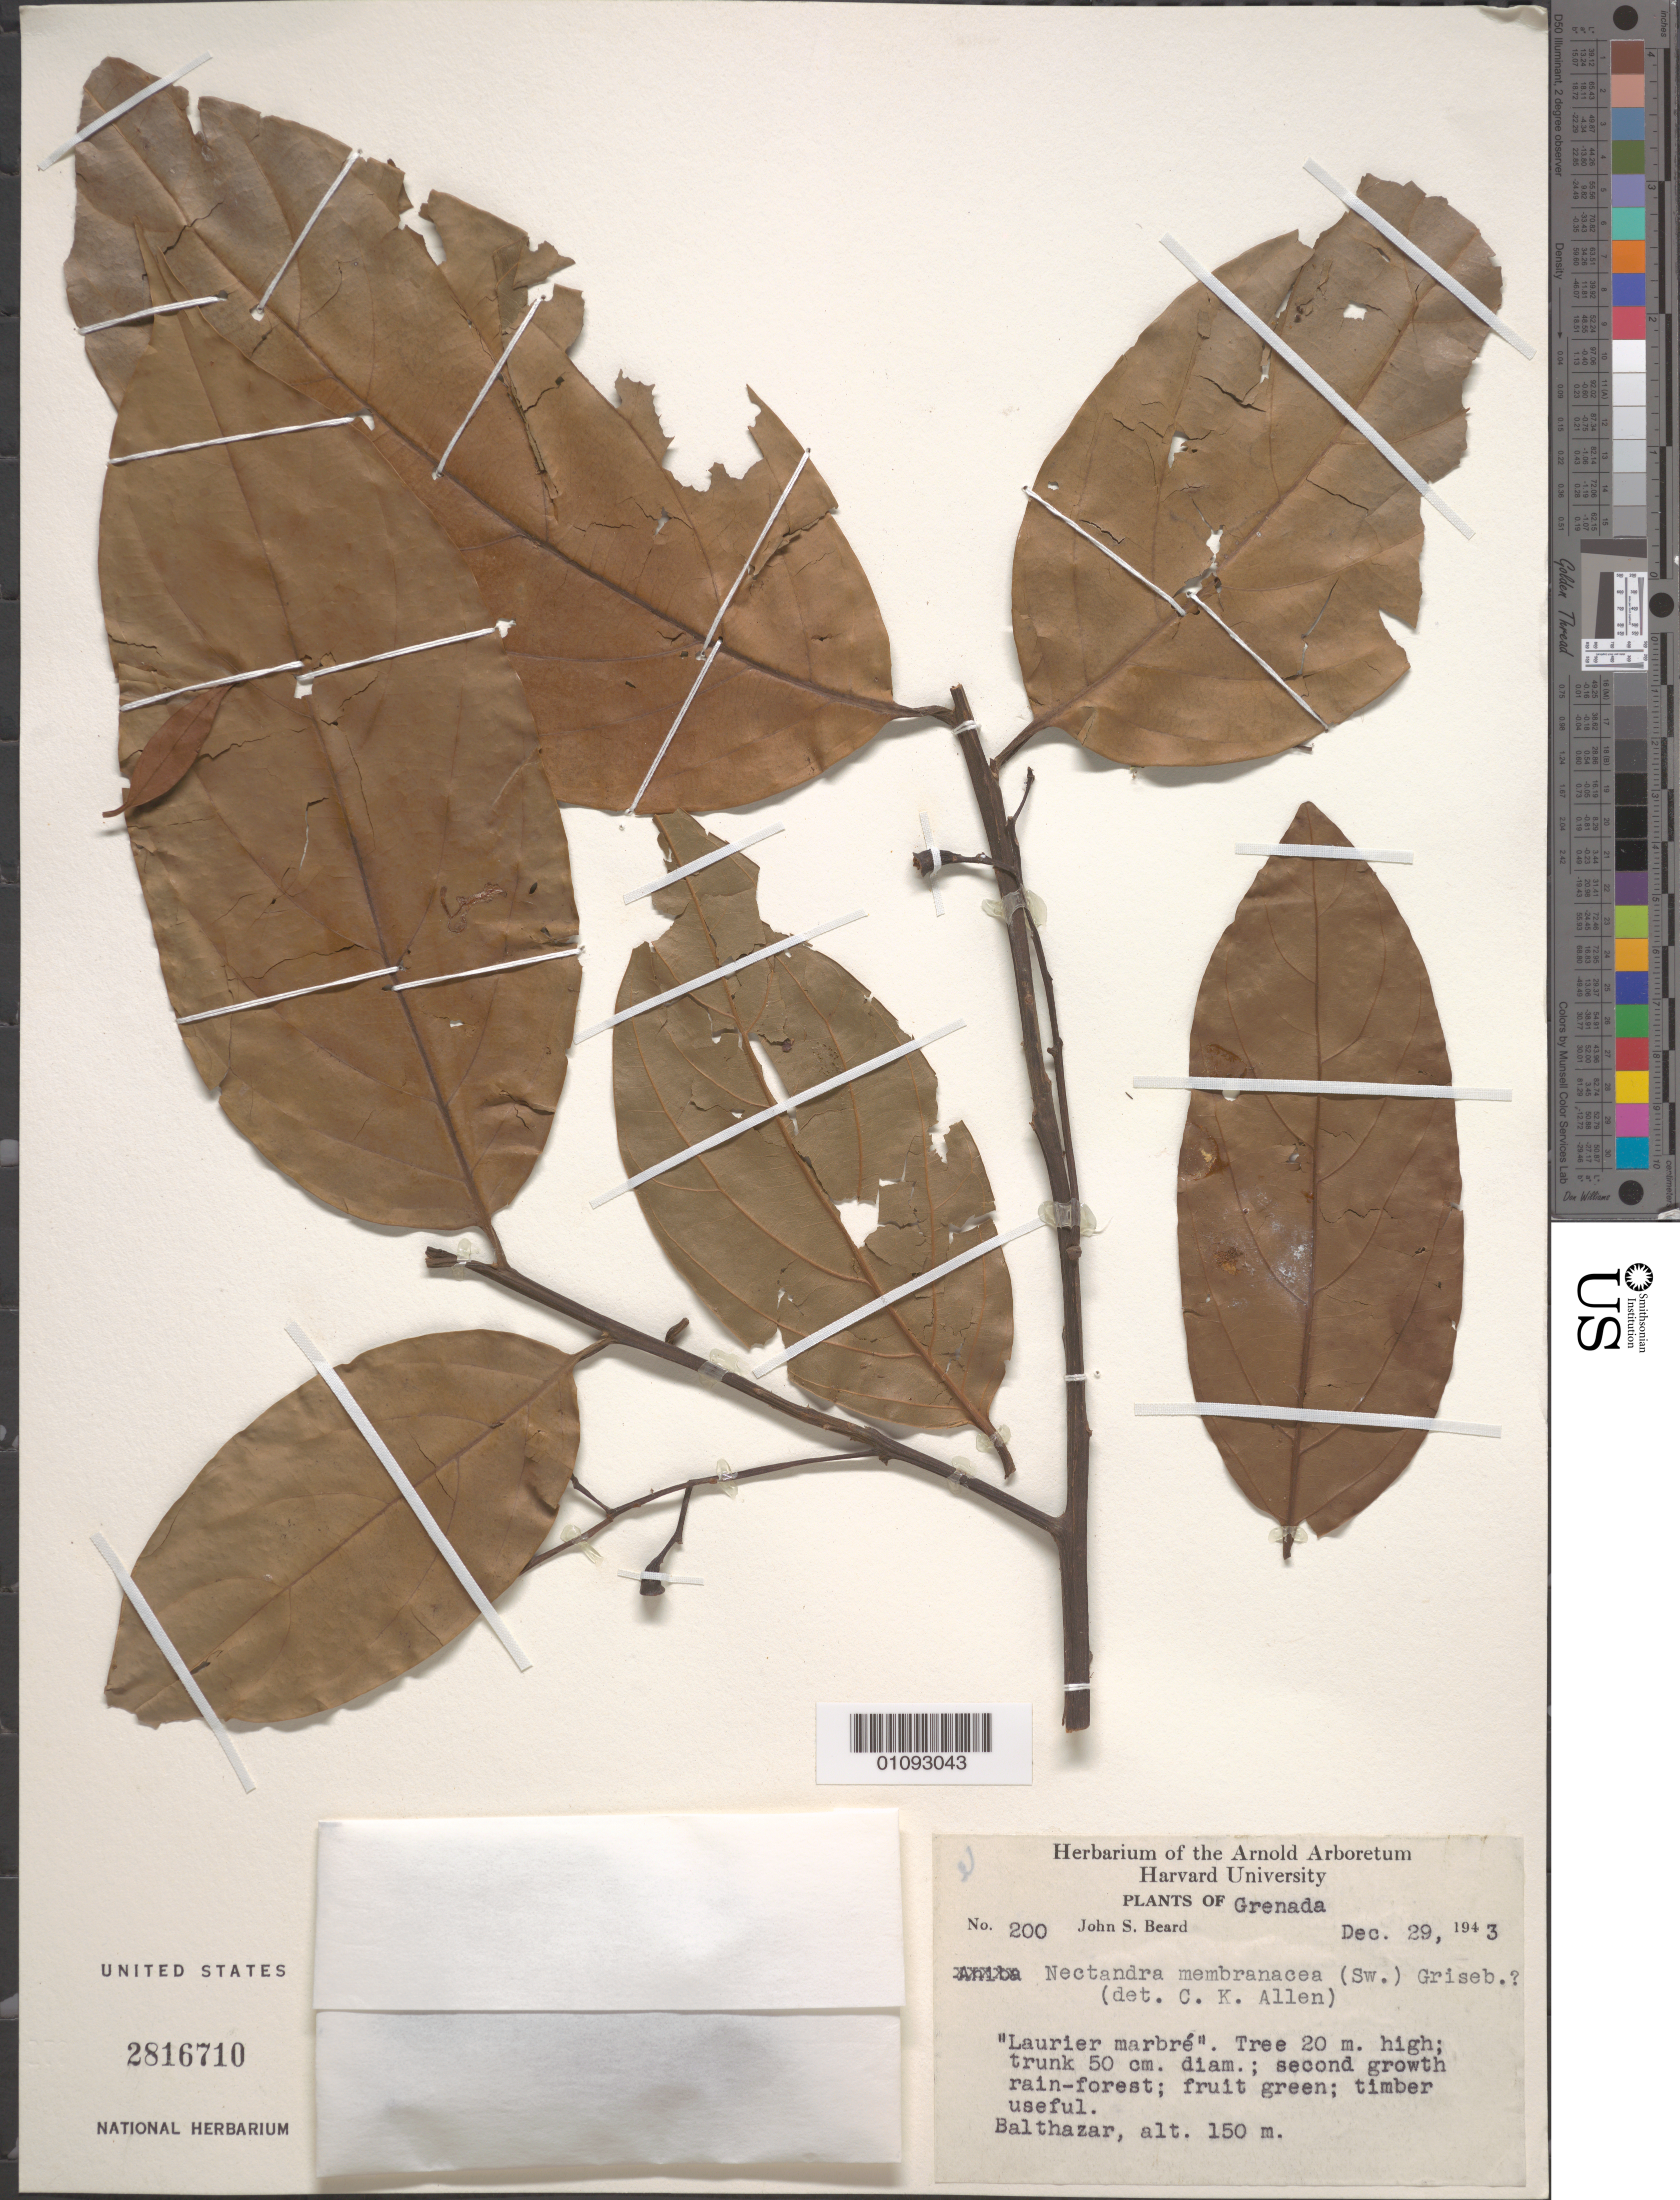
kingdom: Plantae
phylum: Tracheophyta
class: Magnoliopsida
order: Laurales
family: Lauraceae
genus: Nectandra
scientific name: Nectandra membranacea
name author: (Sw.) Griseb.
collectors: J. Beard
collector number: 200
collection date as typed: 29 Dec 1943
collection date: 1943-12-29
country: Grenada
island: Grenada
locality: Balthazar.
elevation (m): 150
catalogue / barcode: US 2816710